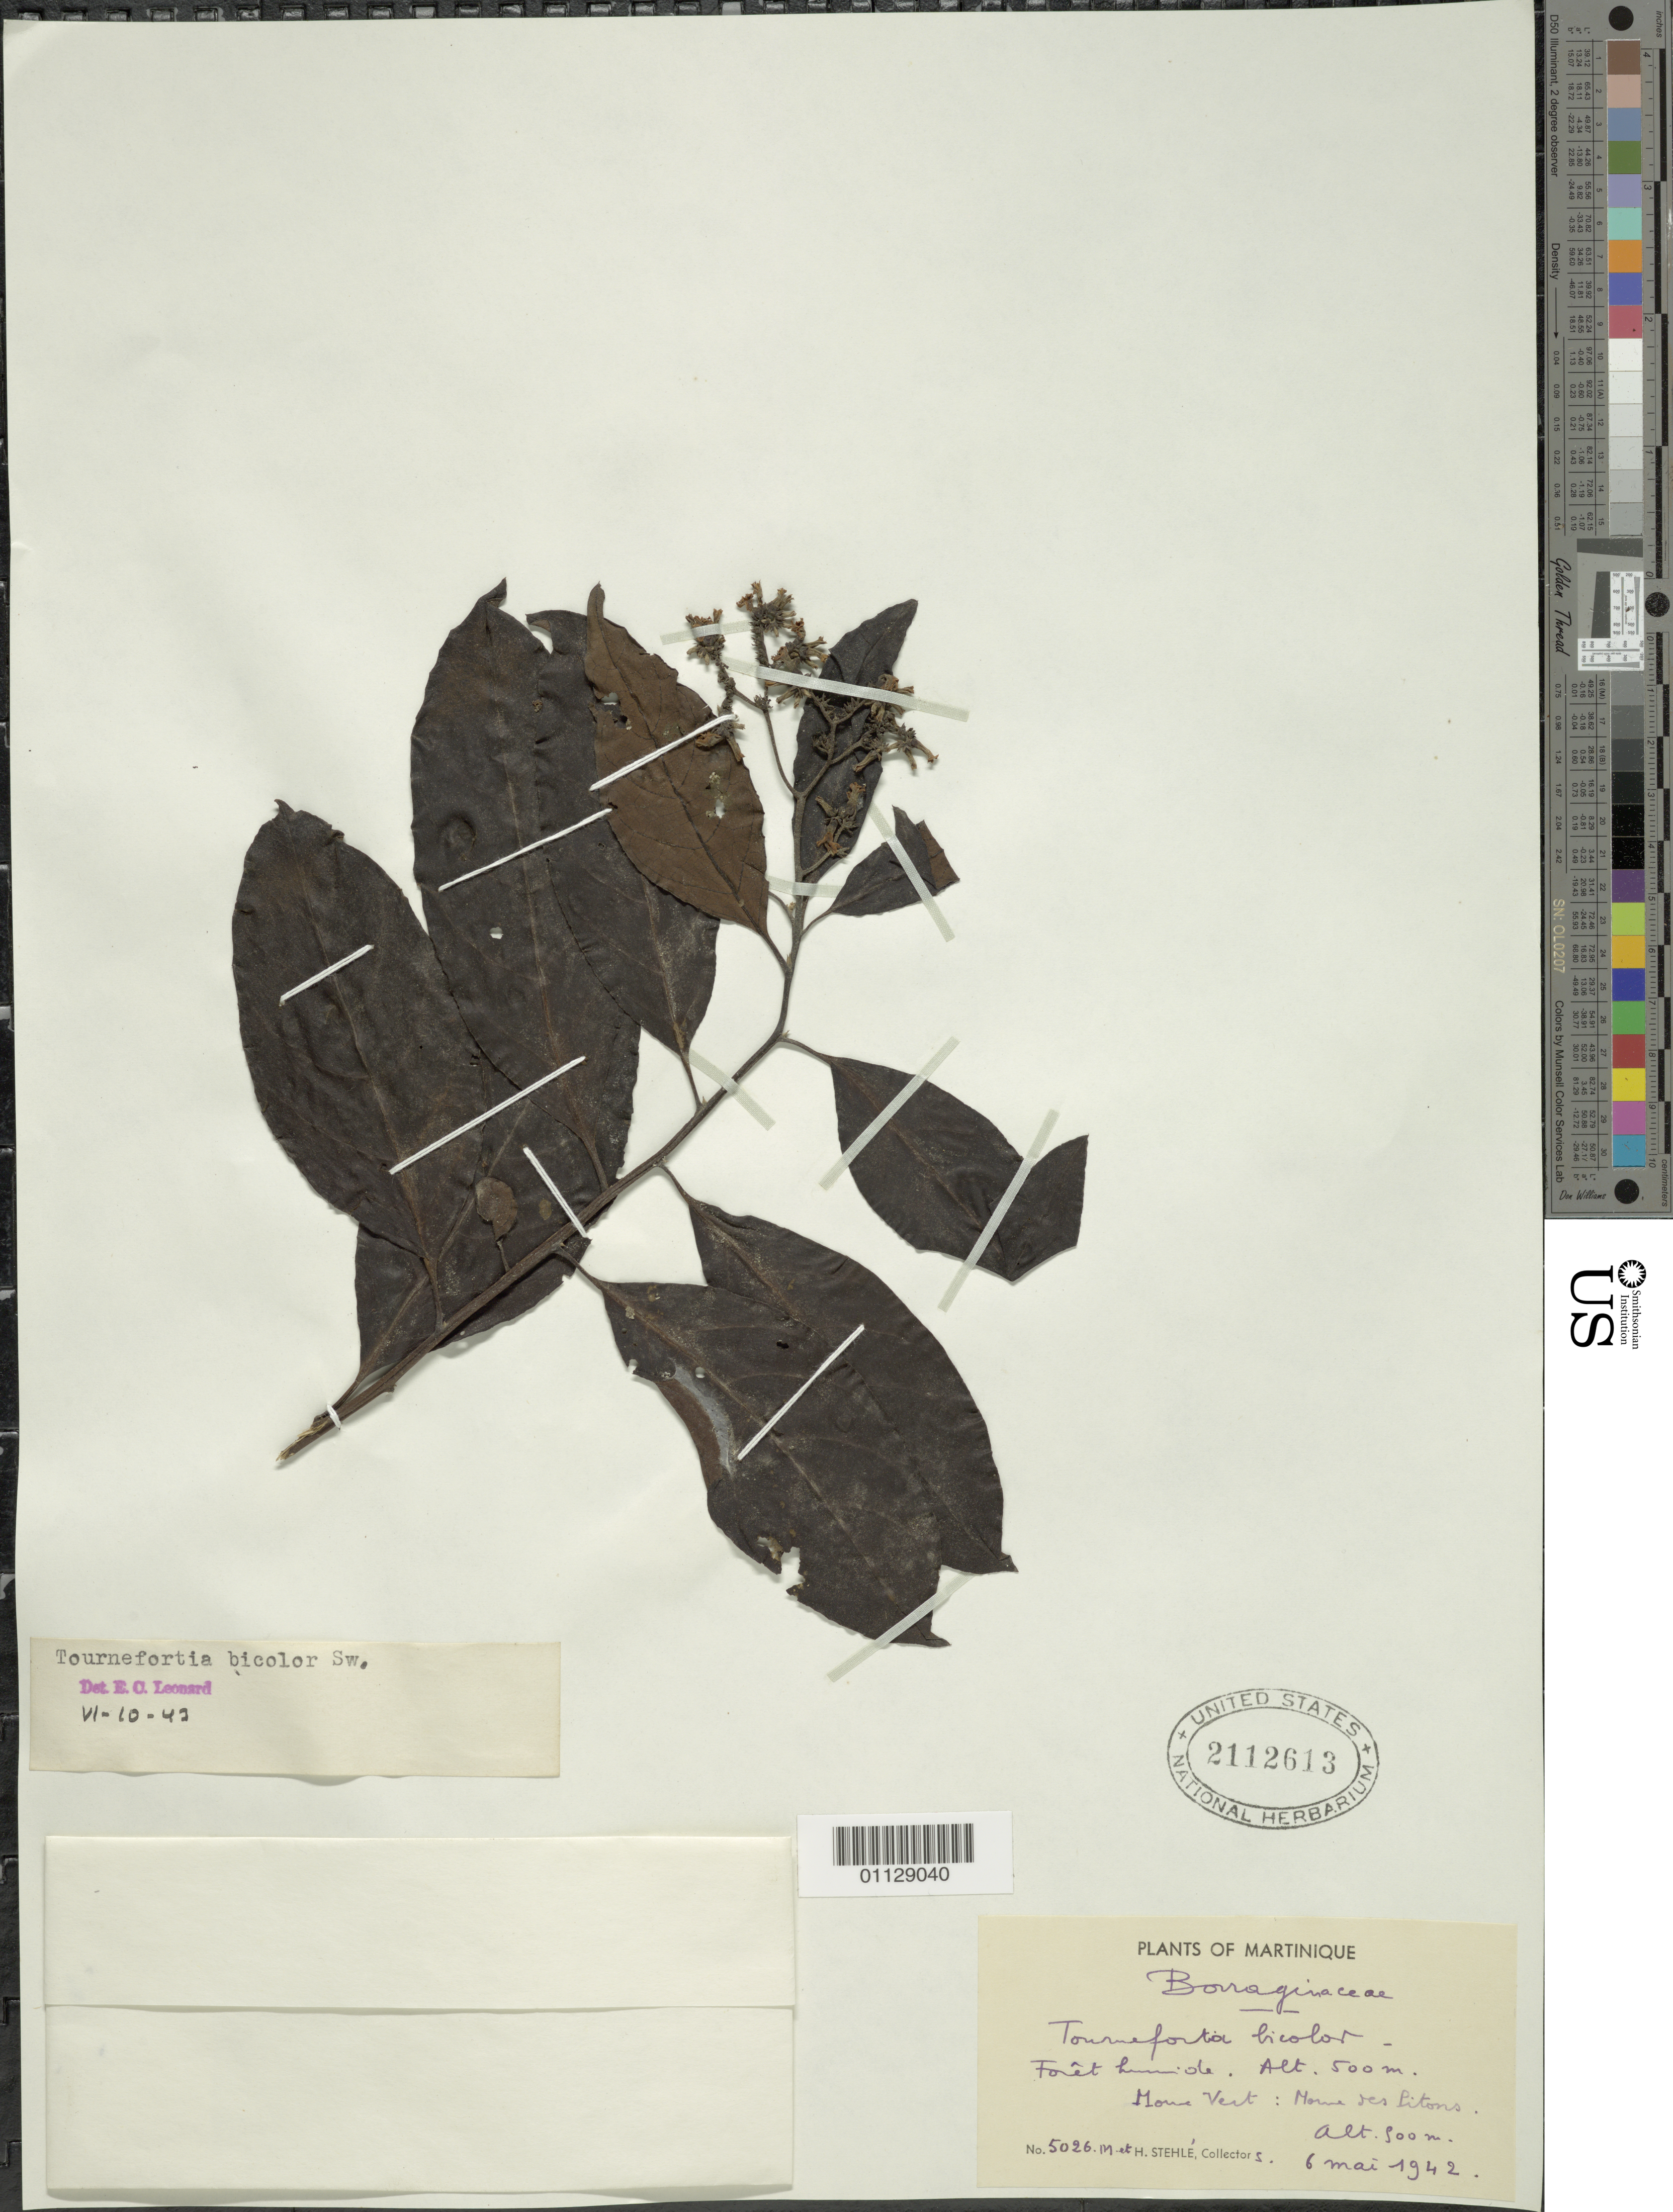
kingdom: Plantae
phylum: Tracheophyta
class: Magnoliopsida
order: Boraginales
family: Heliotropiaceae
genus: Tournefortia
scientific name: Tournefortia bicolor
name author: Sw.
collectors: H. Stehlé & M. Stehlé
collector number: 5026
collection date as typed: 06 May 1942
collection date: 1942-05-06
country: Martinique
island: Martinique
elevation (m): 500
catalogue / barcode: US 2112613